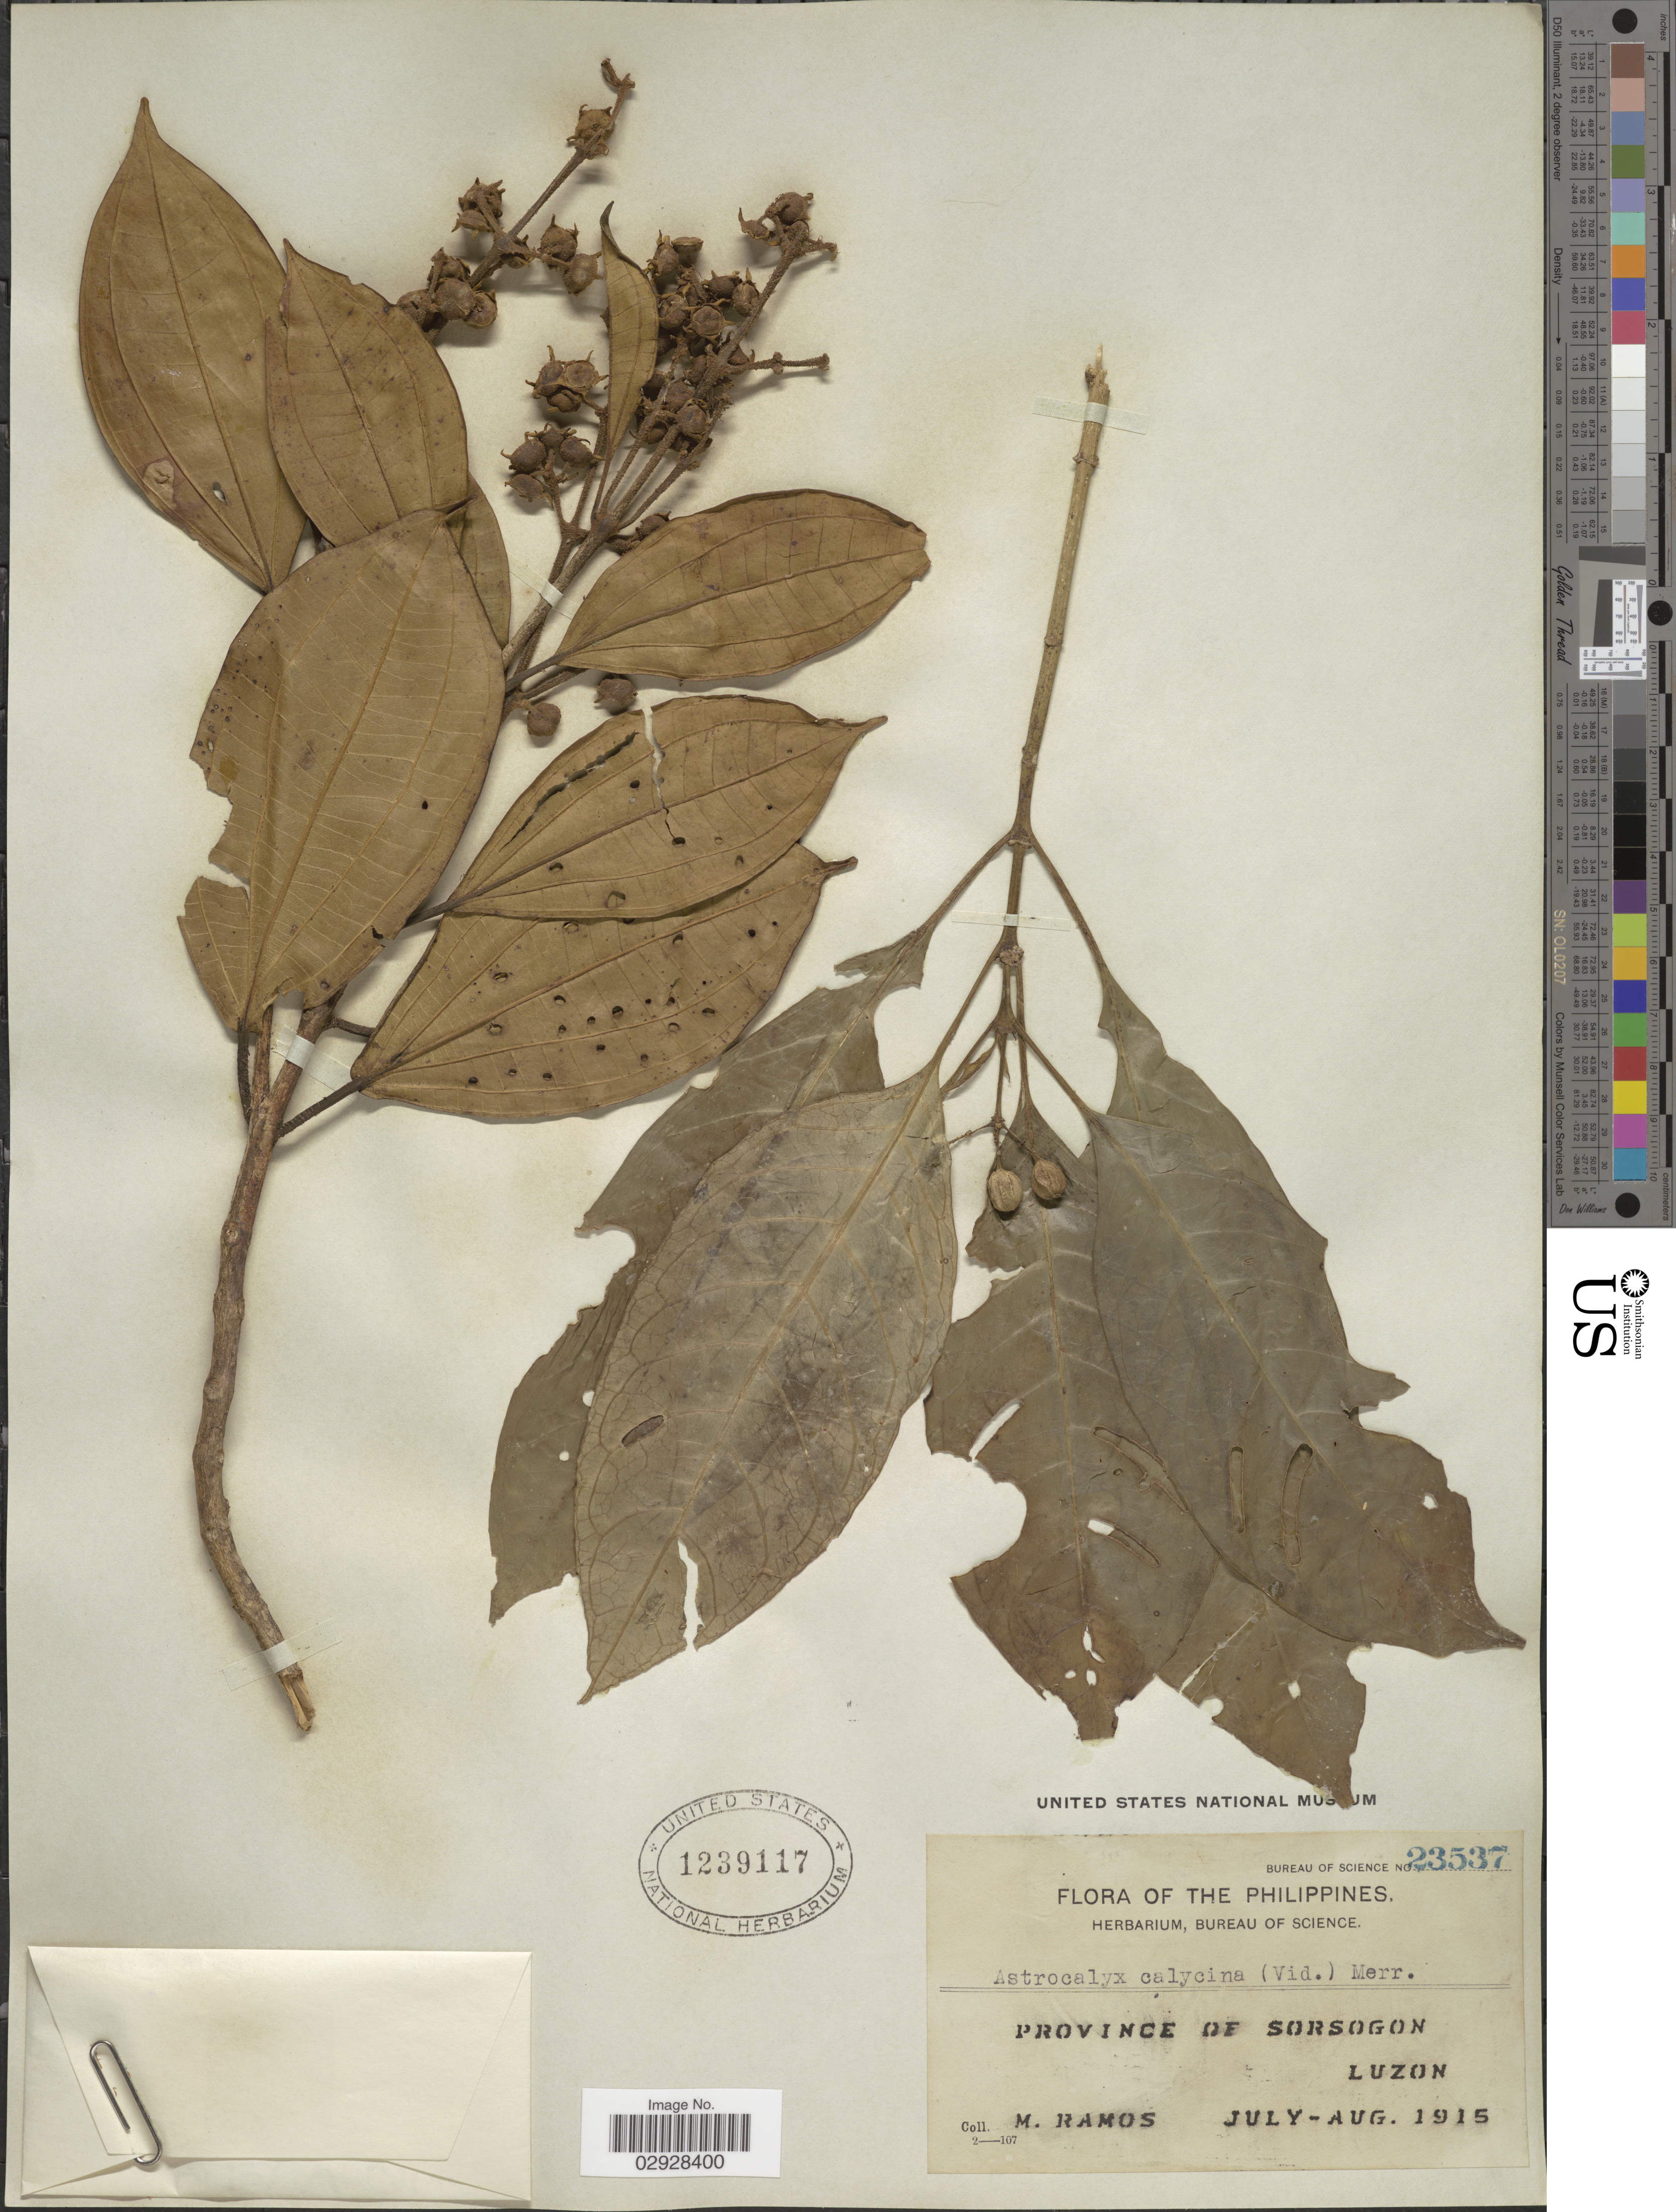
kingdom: Plantae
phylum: Tracheophyta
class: Magnoliopsida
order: Myrtales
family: Melastomataceae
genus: Astrocalyx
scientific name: Astrocalyx calycina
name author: Merr.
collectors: M. Ramos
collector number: Bureau of Science 23537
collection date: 1915-07/1915-08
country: Philippines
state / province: Bicol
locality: Province of Sorsogon, Luzon.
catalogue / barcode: US 1239117